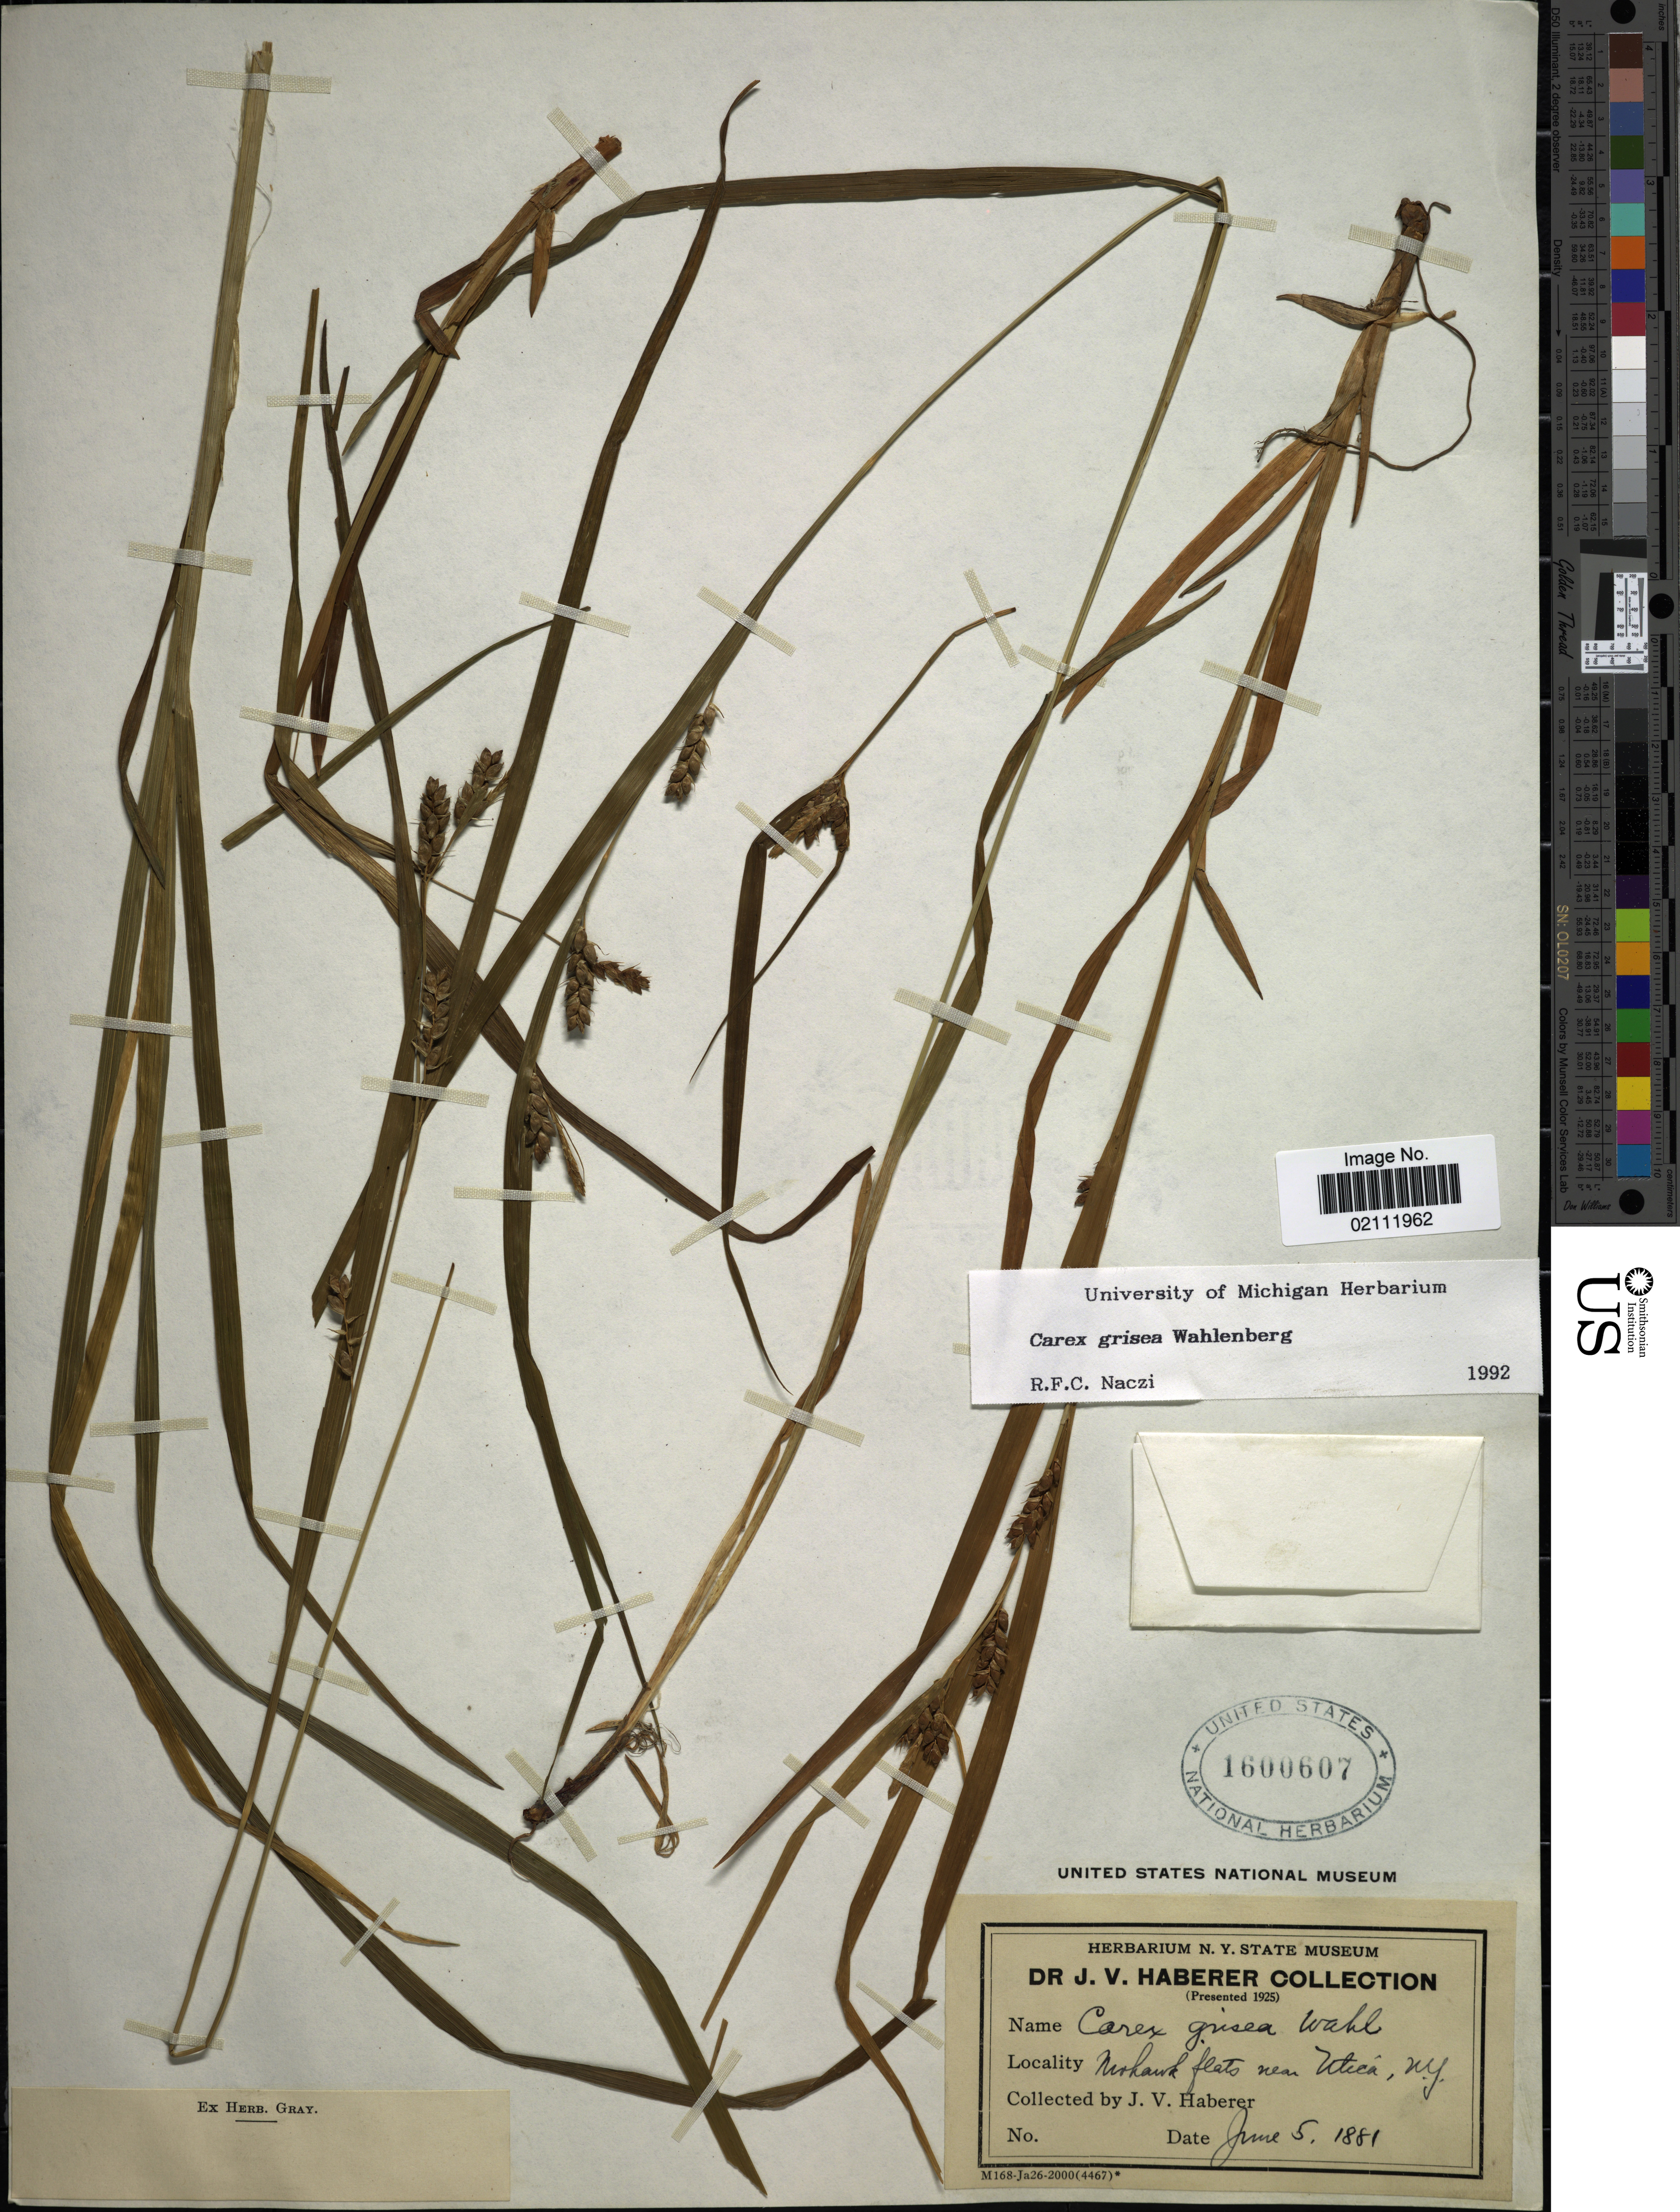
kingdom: Plantae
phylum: Tracheophyta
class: Liliopsida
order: Poales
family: Cyperaceae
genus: Carex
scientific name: Carex grisea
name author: Wahlenb.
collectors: J. V. Haberer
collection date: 1881-06-05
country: United States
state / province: New York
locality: Mohawk flats near Utica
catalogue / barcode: US 1600607